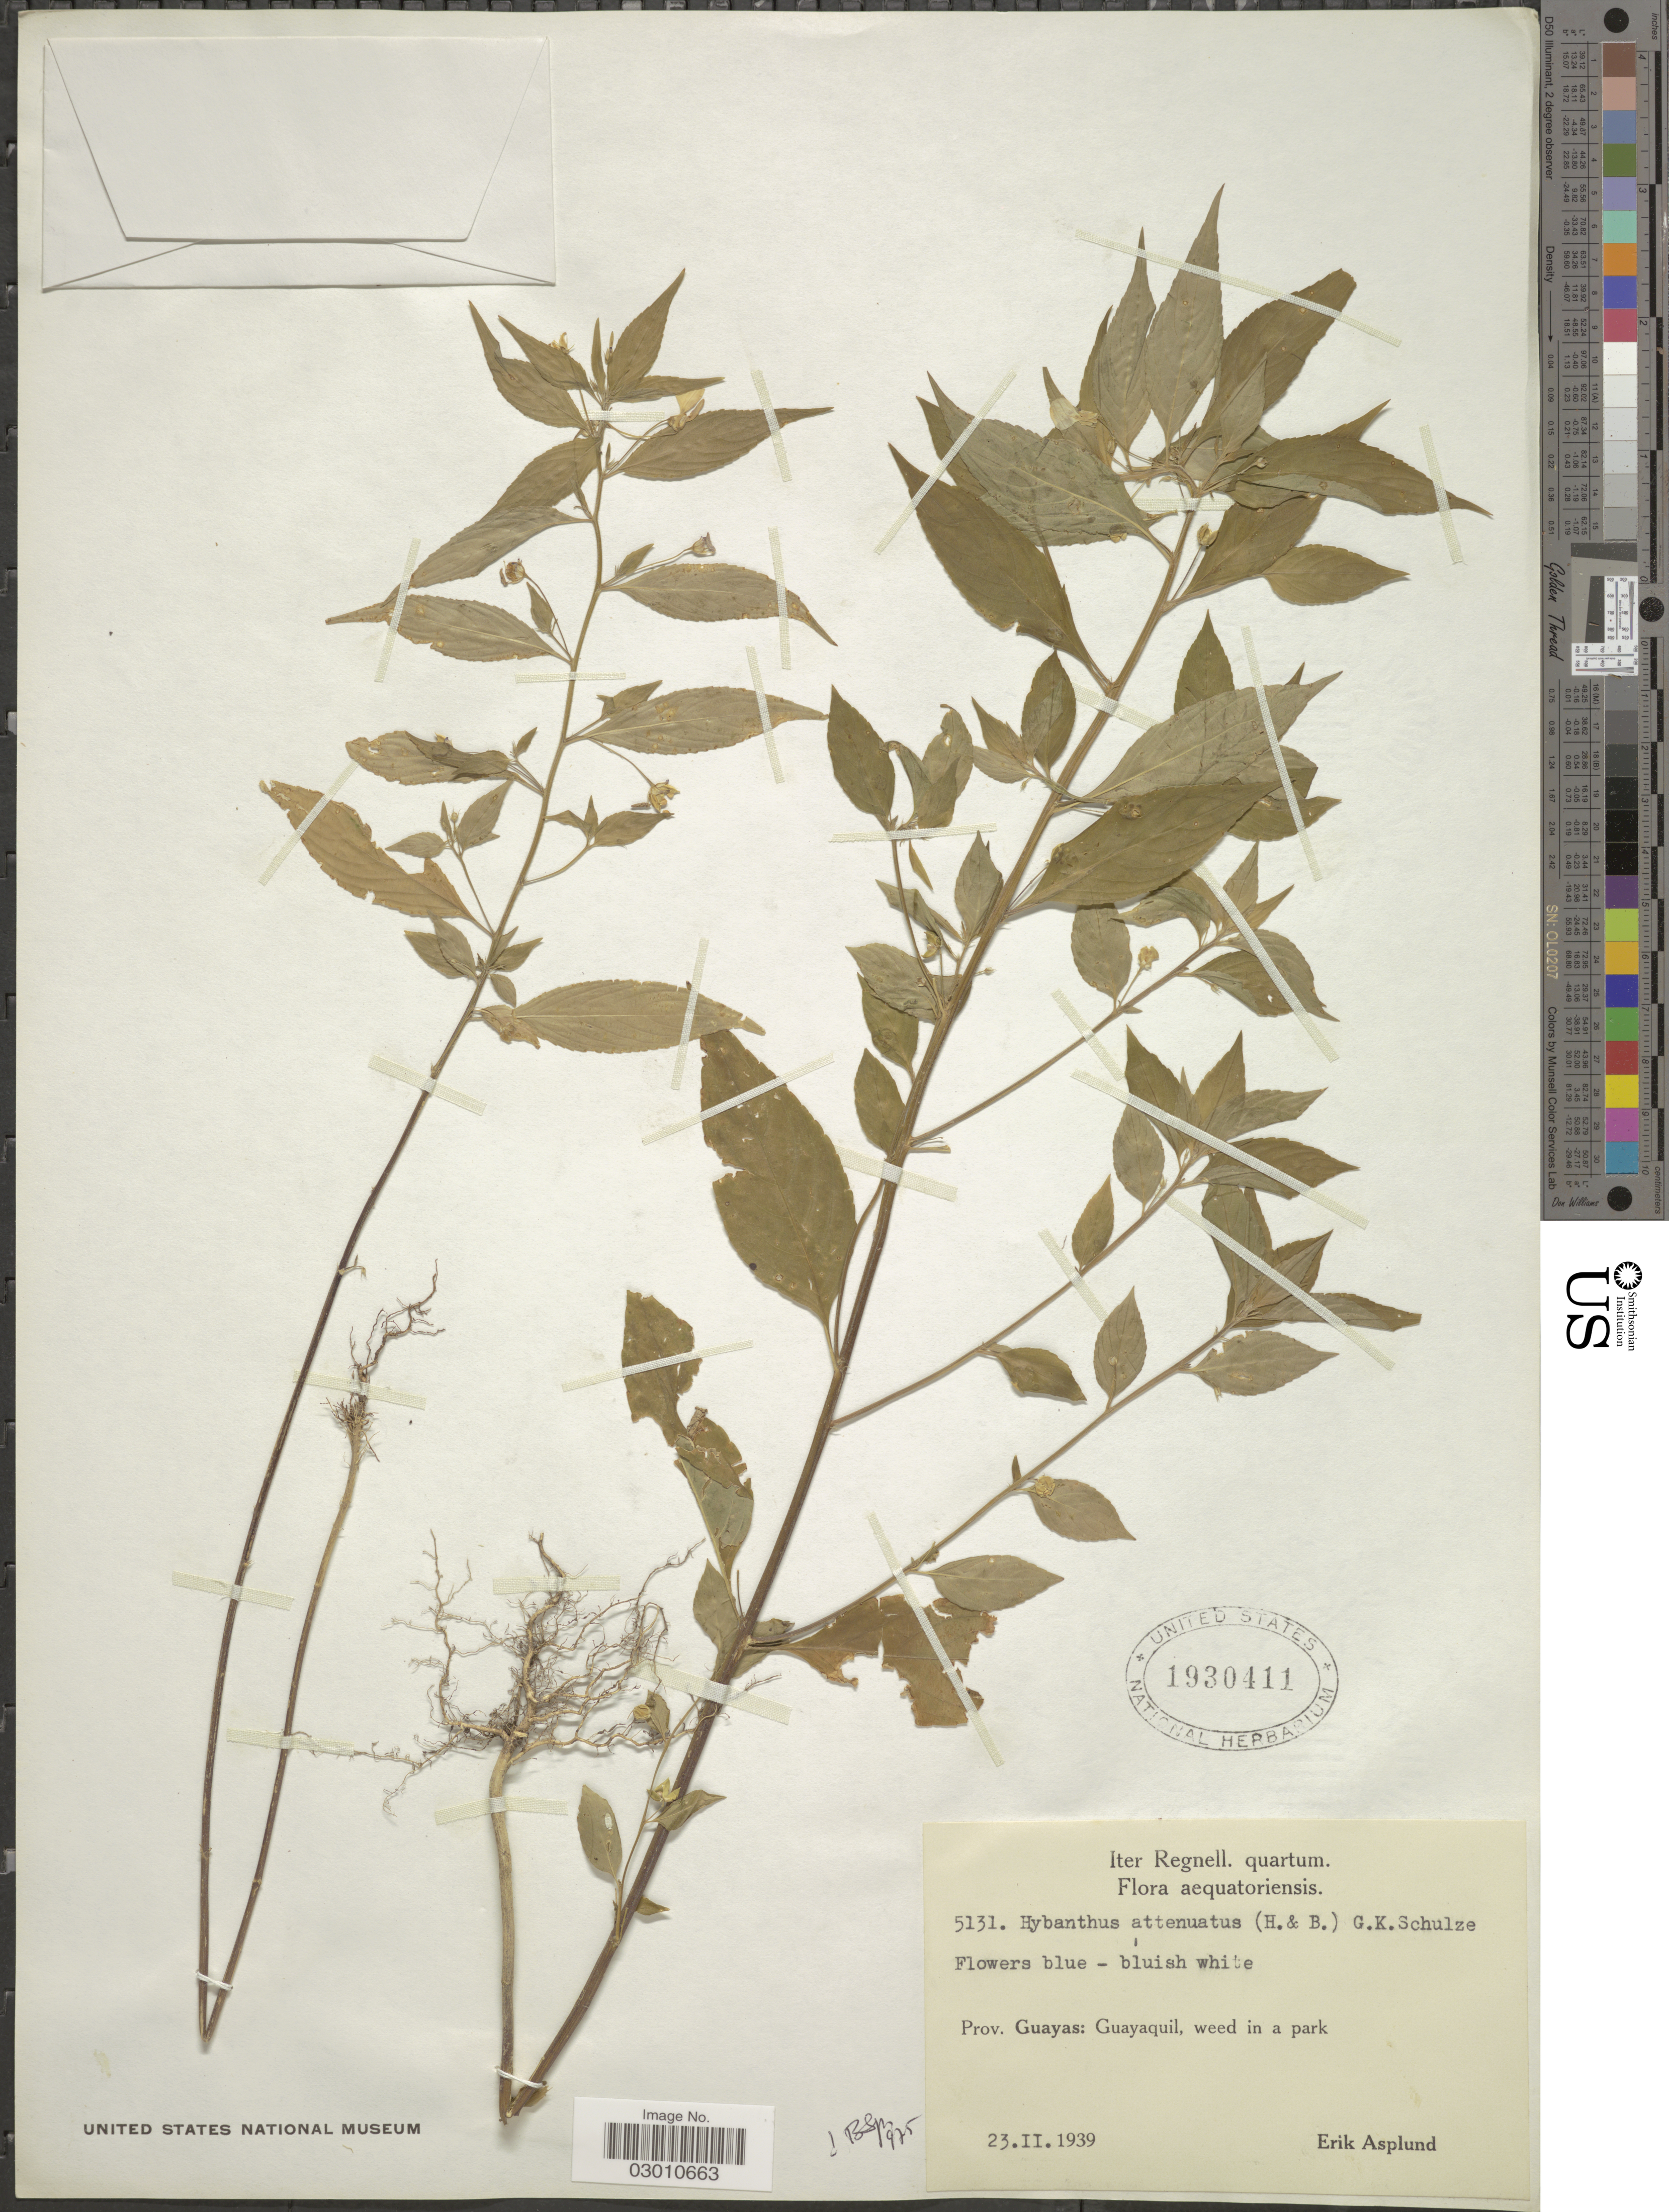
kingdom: Plantae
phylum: Tracheophyta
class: Magnoliopsida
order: Malpighiales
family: Violaceae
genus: Pombalia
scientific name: Pombalia attenuata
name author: (Humb. & Bonpl. ex Willd.) Paula-Souza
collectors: E. Asplund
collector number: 5131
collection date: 1939-02-23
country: Ecuador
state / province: Guayas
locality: Guayaquil, weed in a park.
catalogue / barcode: US 1930411